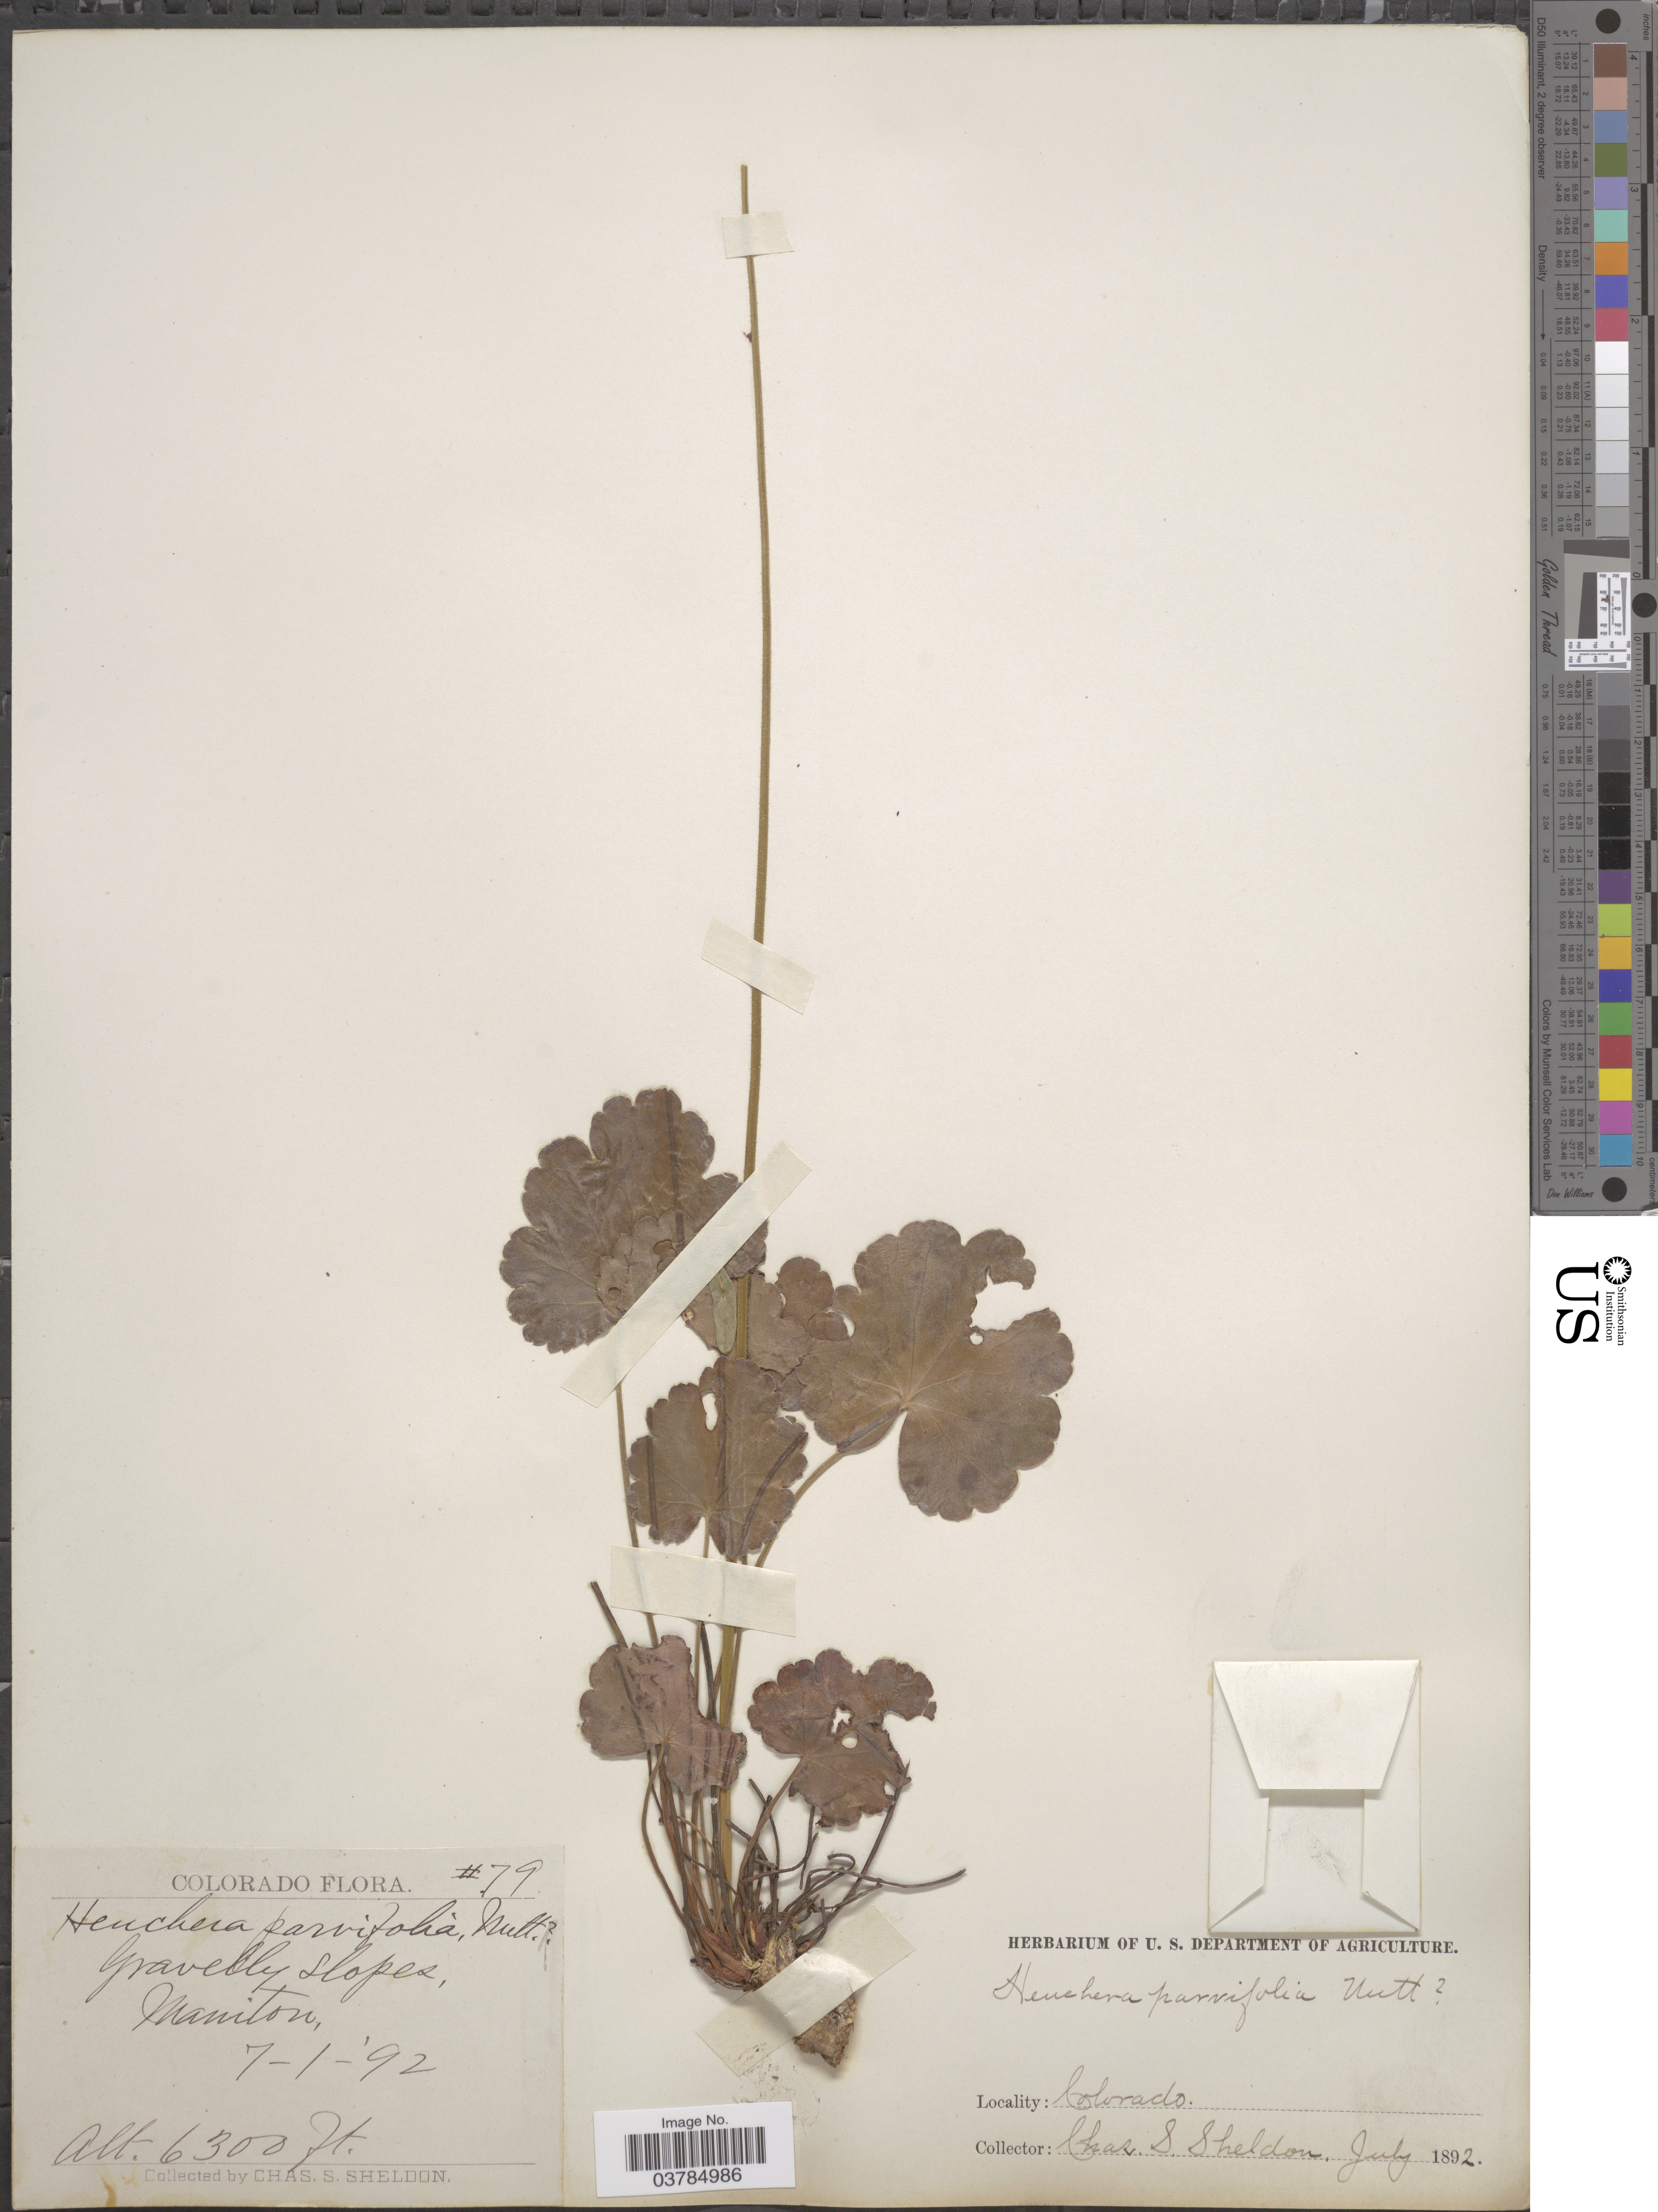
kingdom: Plantae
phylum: Tracheophyta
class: Magnoliopsida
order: Saxifragales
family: Saxifragaceae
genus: Heuchera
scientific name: Heuchera parvifolia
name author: Nutt.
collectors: C. S. Sheldon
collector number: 79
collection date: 1892-07-01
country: United States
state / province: Colorado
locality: Gravelly slopes, Manitou.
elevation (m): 1920